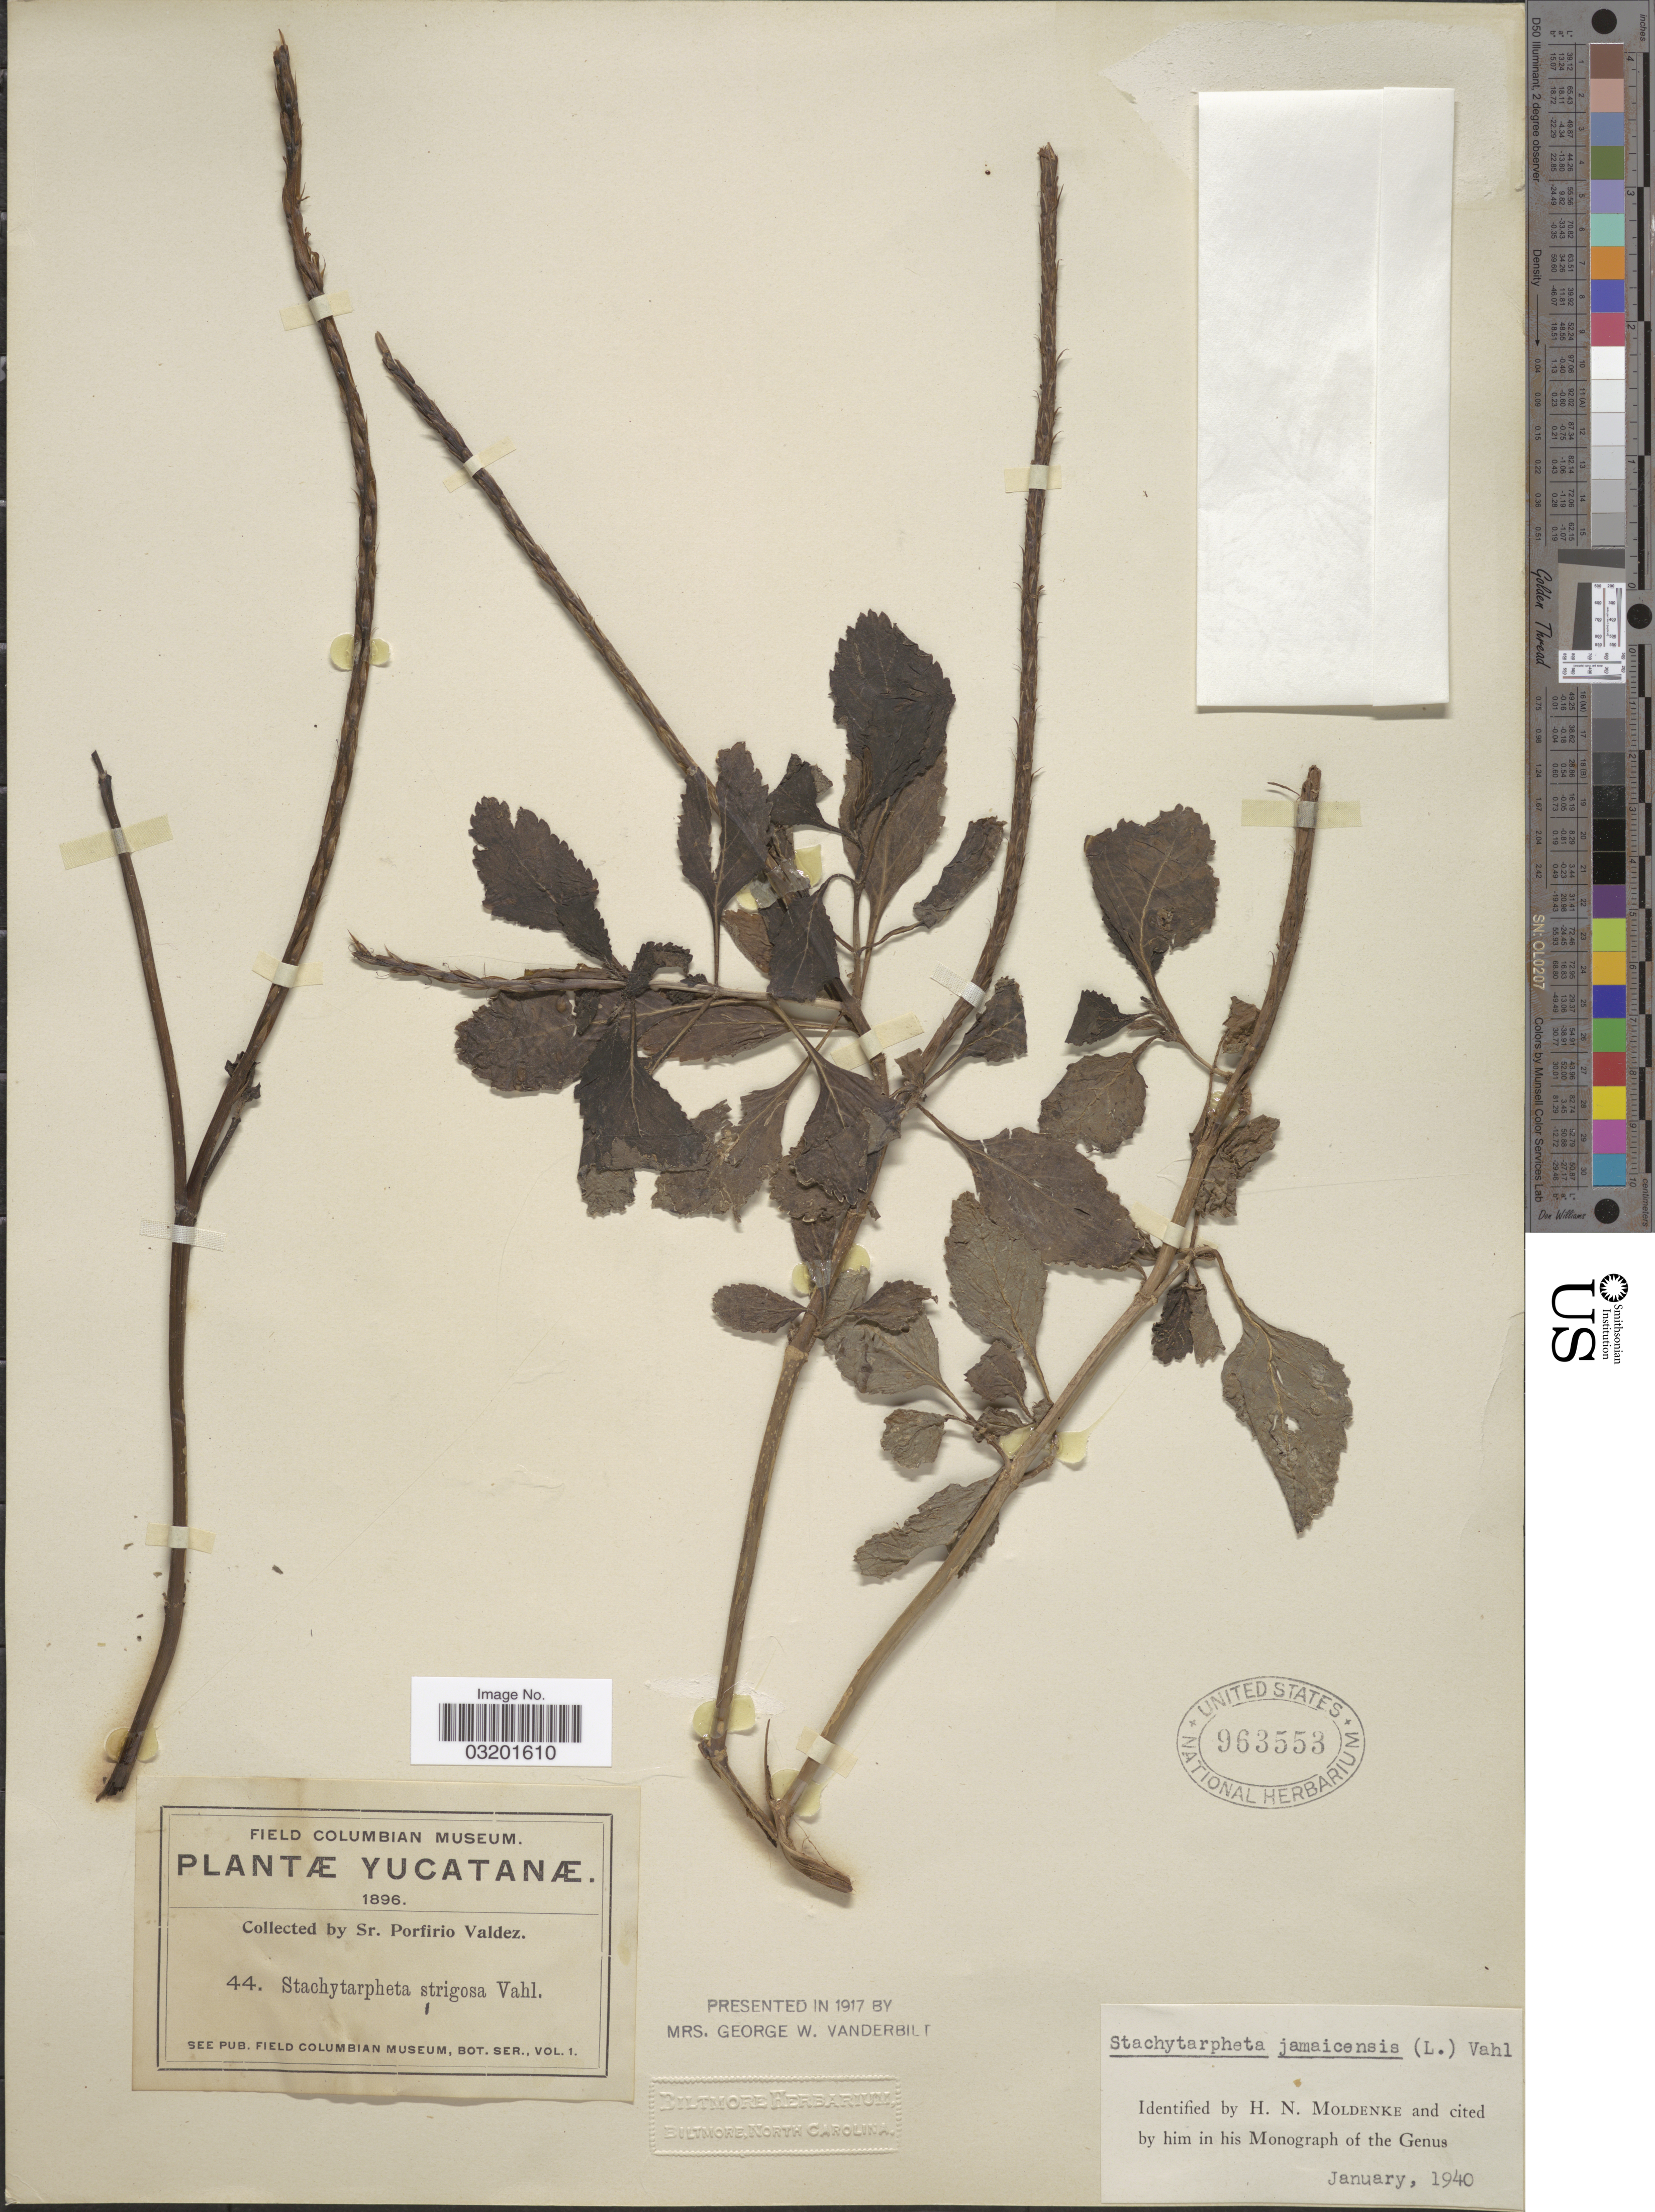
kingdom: Plantae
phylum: Tracheophyta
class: Magnoliopsida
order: Lamiales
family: Verbenaceae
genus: Stachytarpheta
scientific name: Stachytarpheta jamaicensis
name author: (L.) Vahl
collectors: P. Valdez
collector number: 44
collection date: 1896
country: Mexico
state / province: Yucatán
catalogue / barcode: US 963553